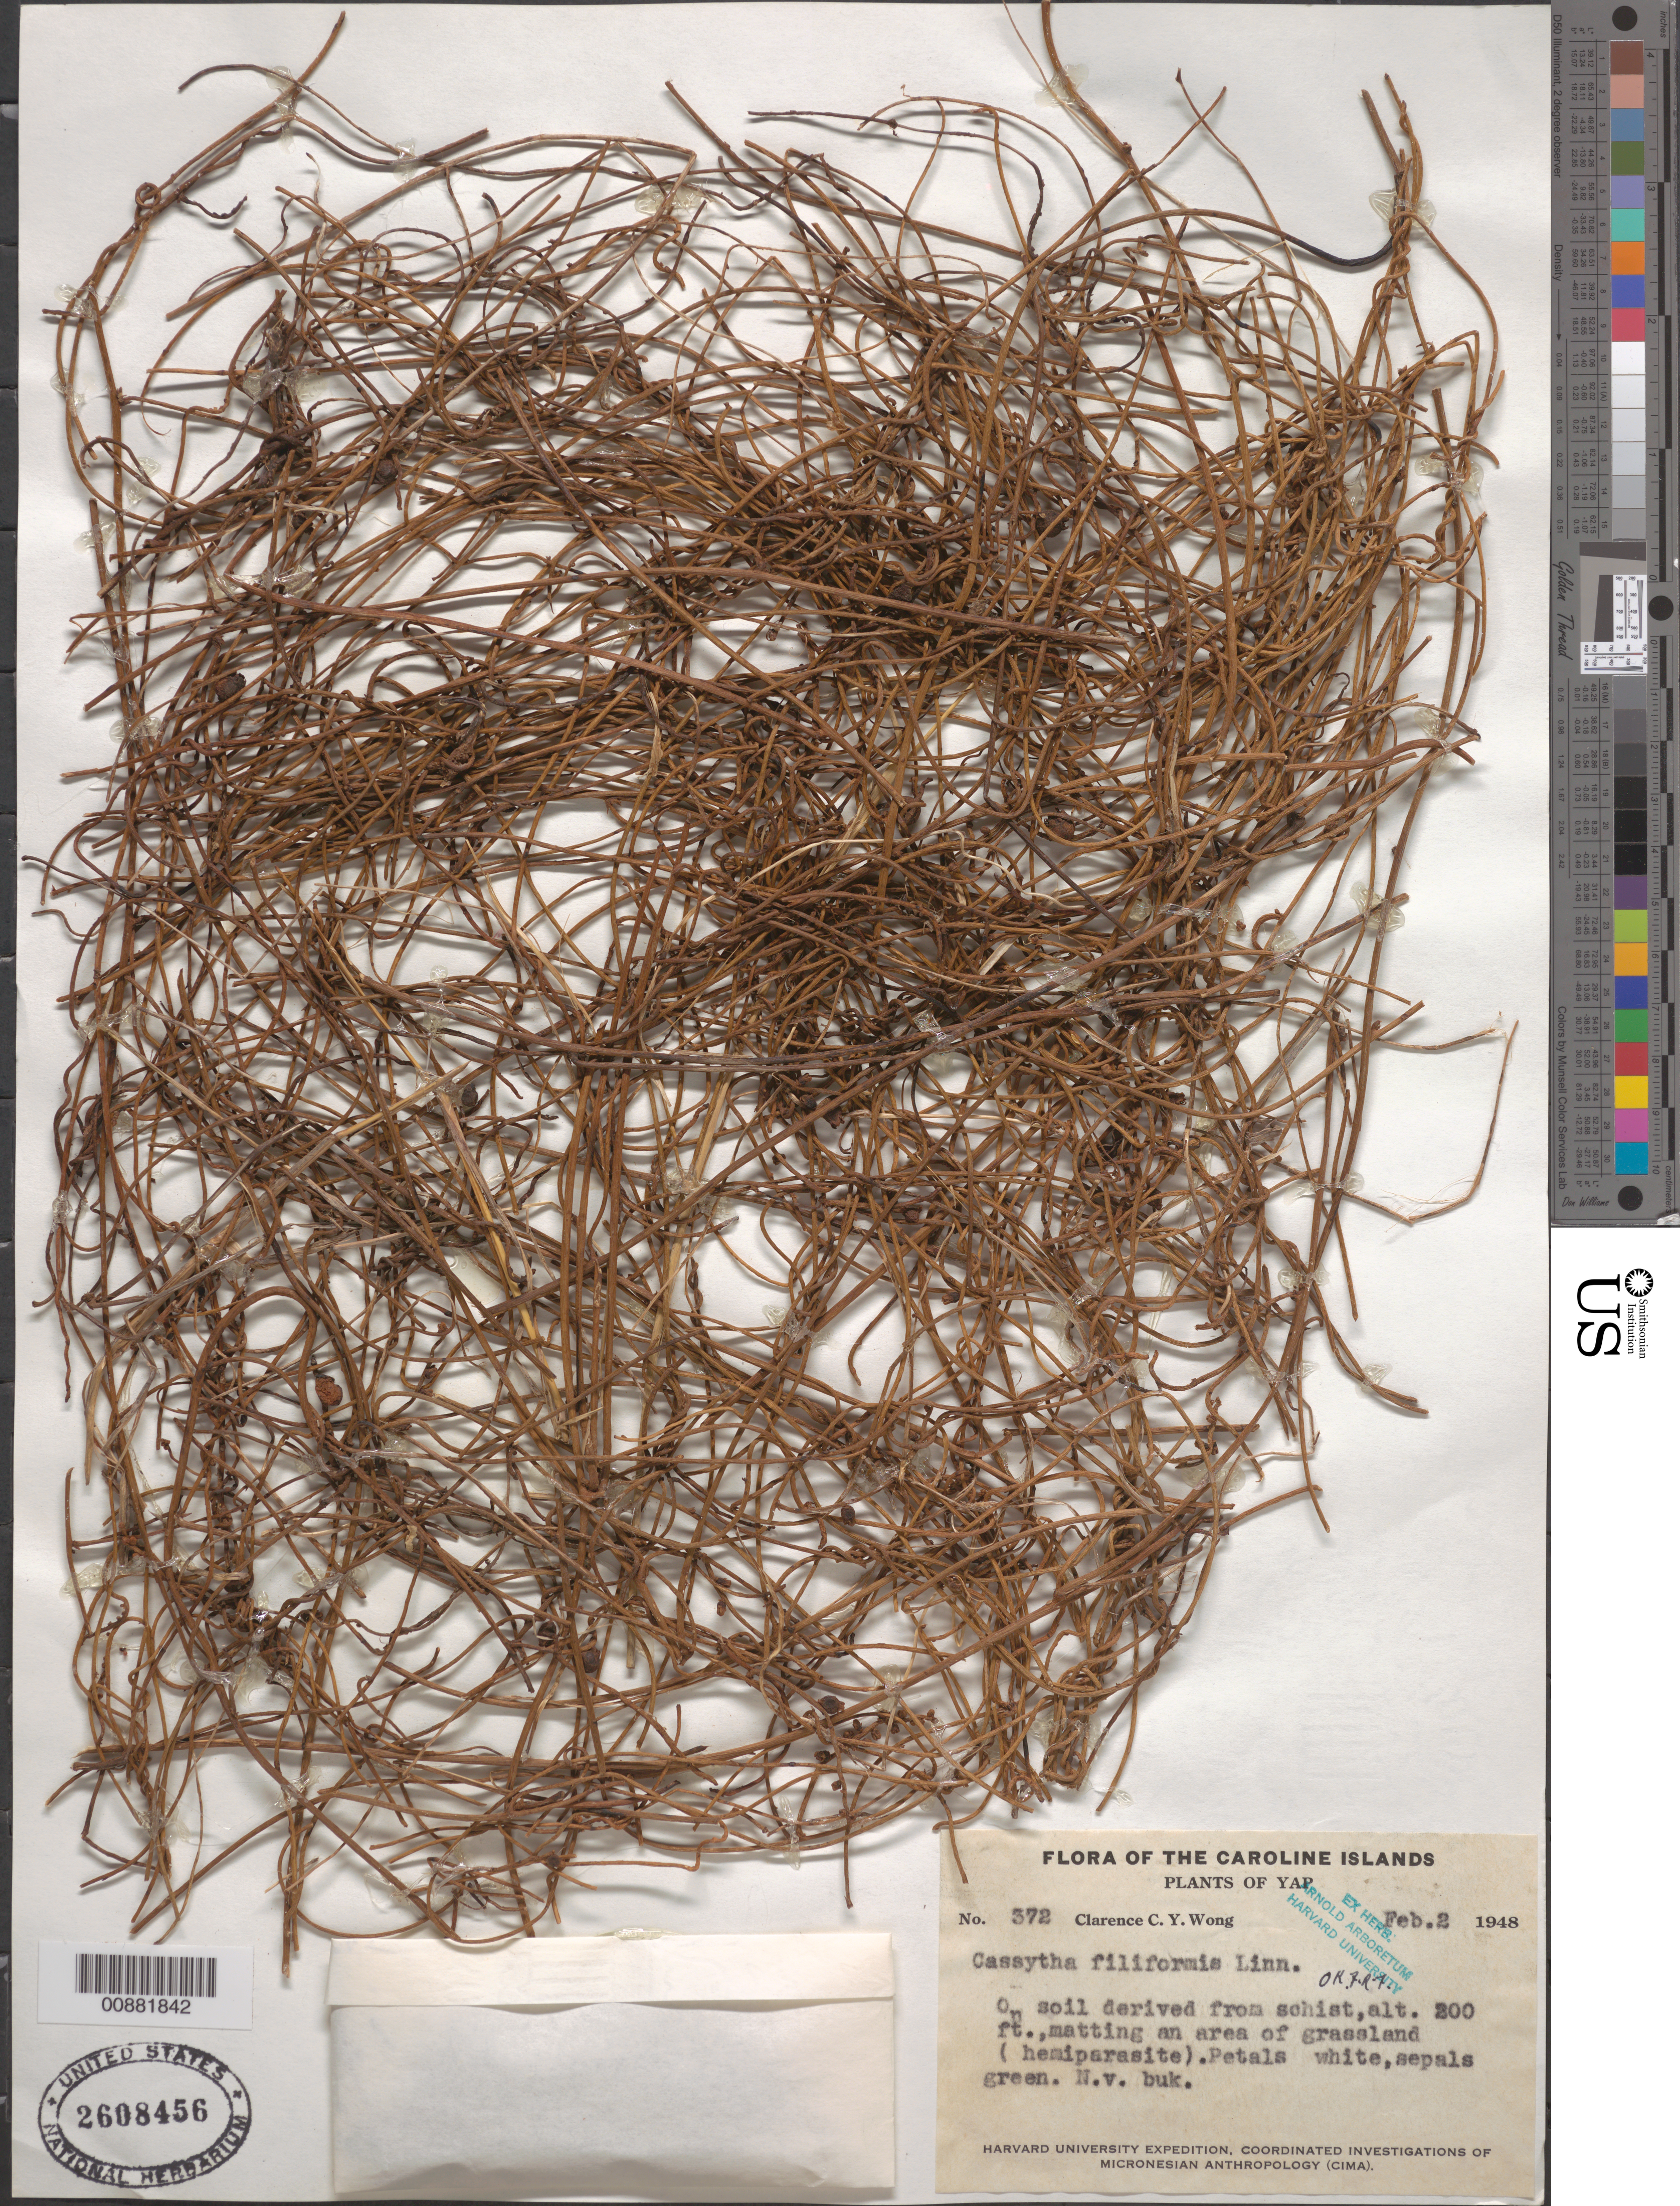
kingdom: Plantae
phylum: Tracheophyta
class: Magnoliopsida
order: Laurales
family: Lauraceae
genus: Cassytha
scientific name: Cassytha filiformis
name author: L.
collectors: C. Wong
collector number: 372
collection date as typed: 02 Feb 1948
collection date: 1948-02-02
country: Micronesia, Federated States of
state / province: Yap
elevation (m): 61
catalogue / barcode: US 2608456